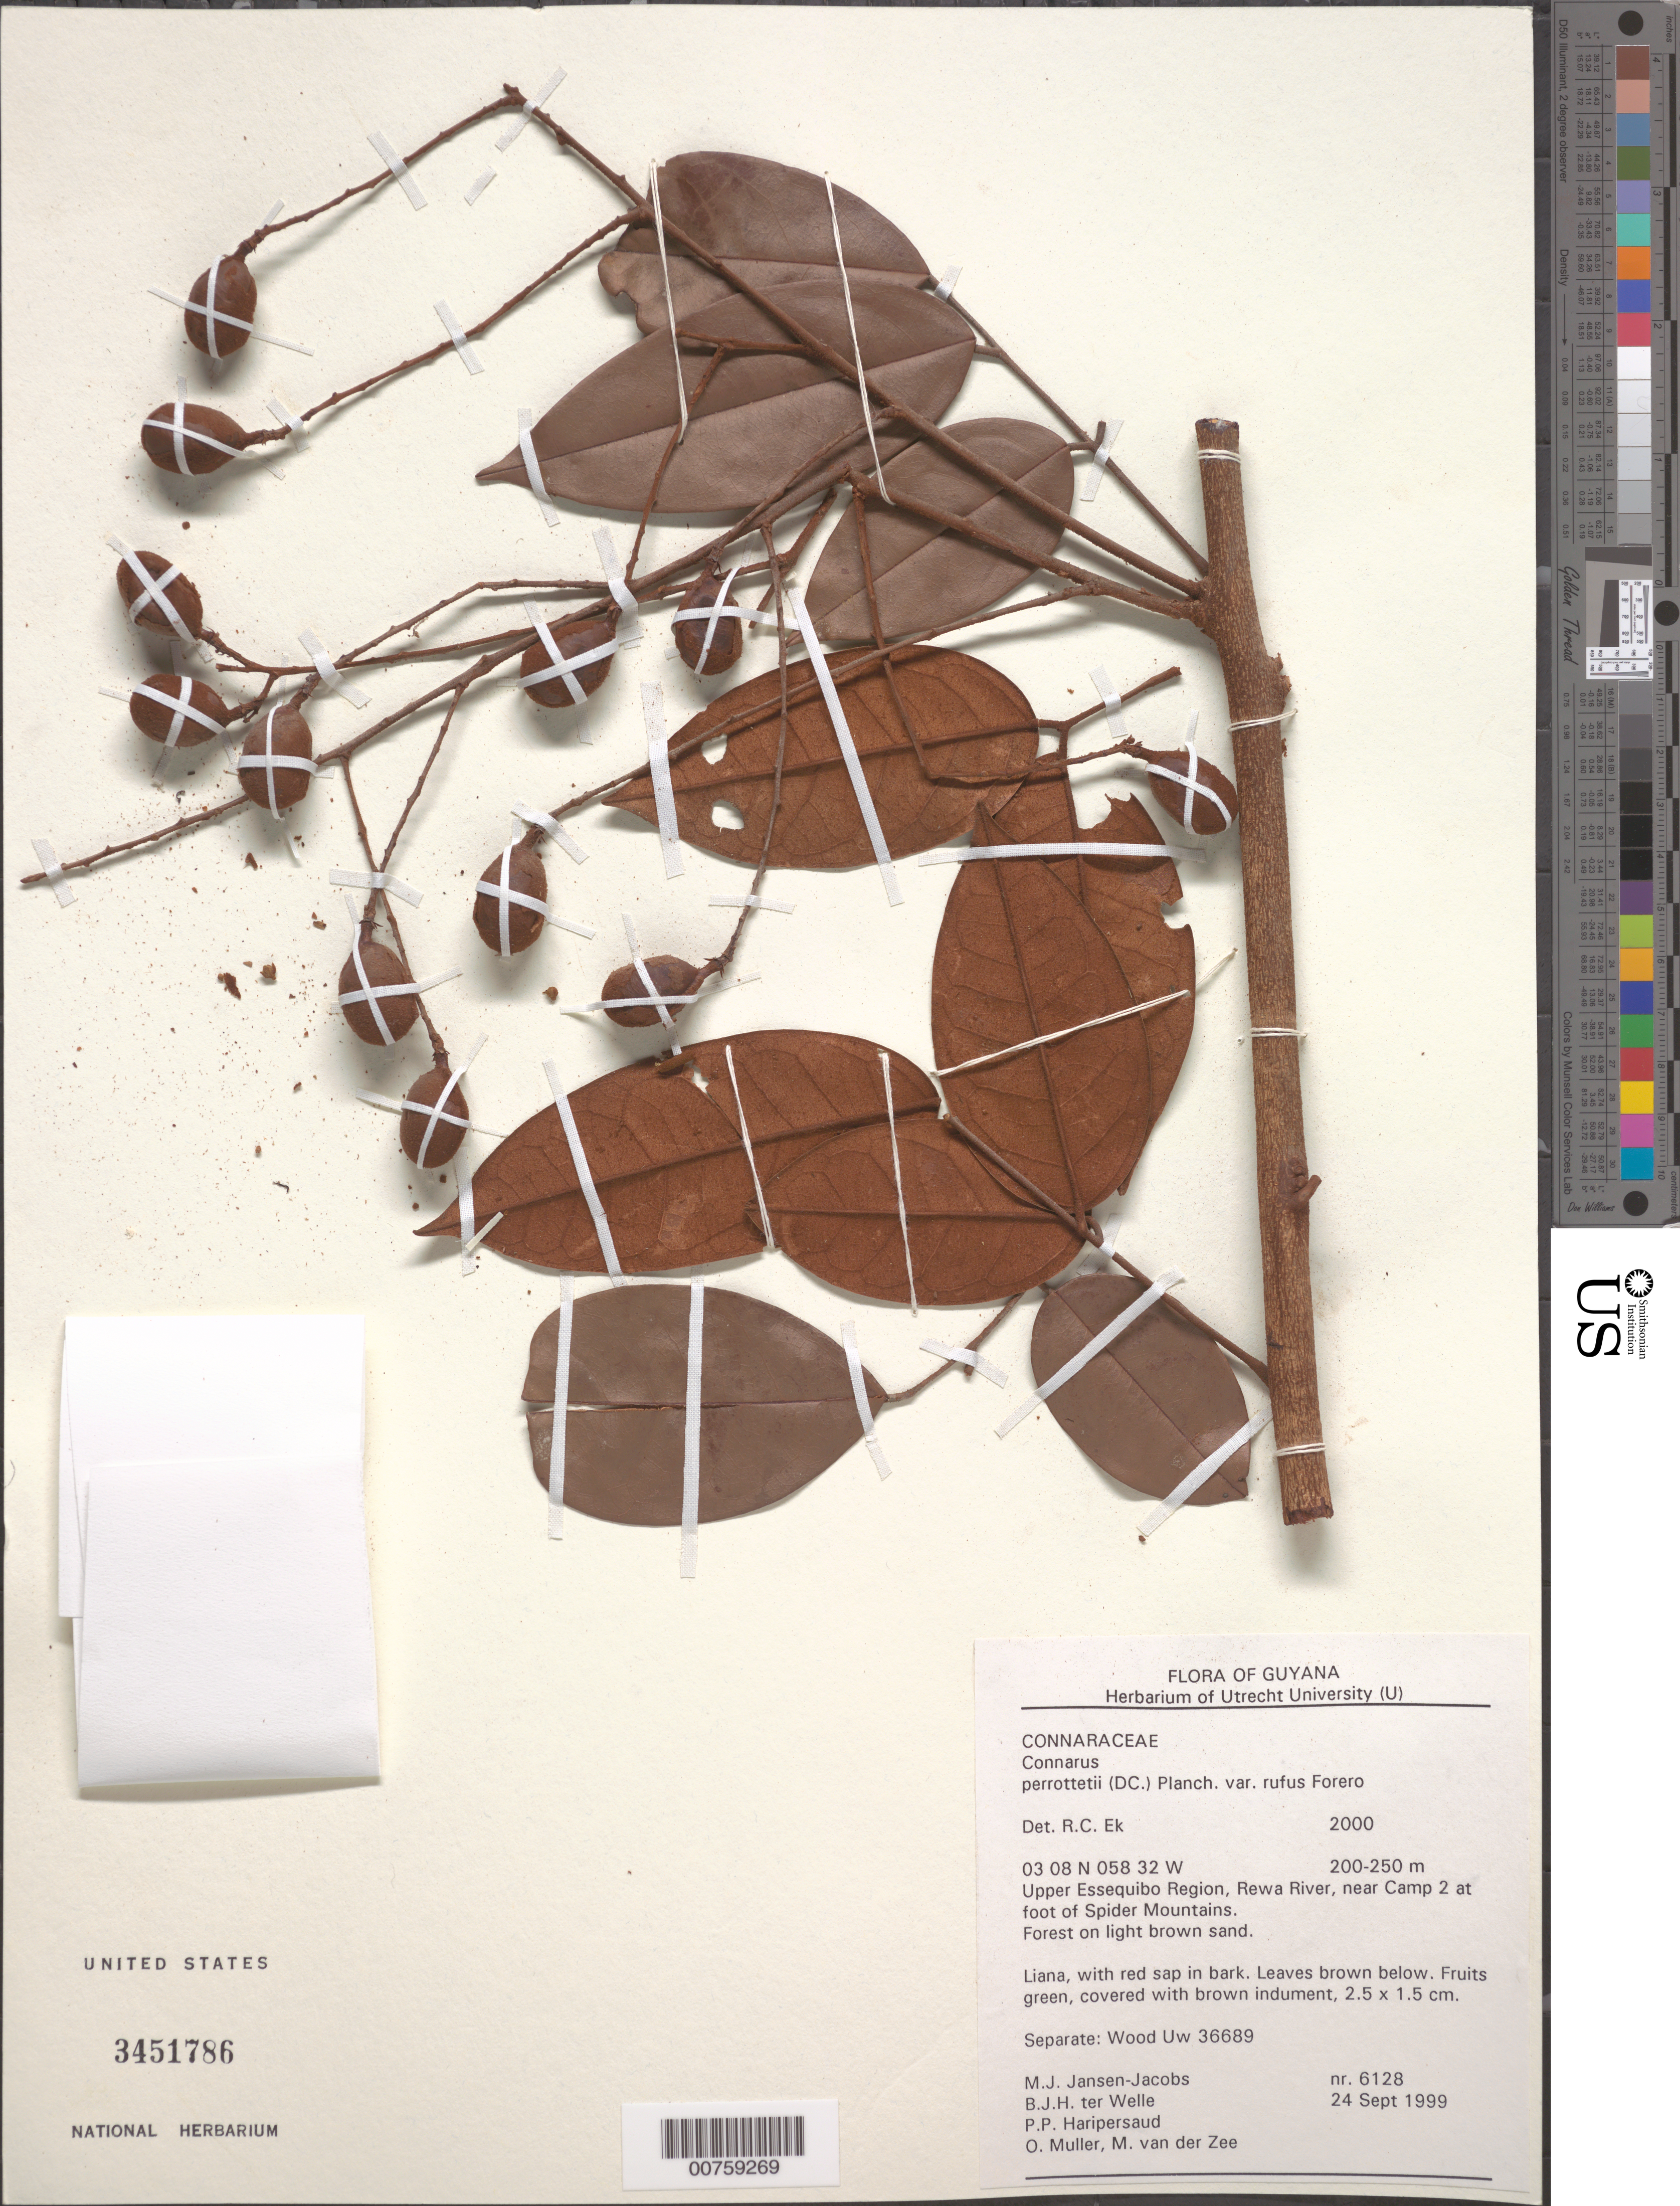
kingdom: Plantae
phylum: Tracheophyta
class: Magnoliopsida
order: Oxalidales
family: Connaraceae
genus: Connarus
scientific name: Connarus perrottetii var. rufus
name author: Forero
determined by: Ek, R. C.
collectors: M. J. Jansen-Jacobs, B. Welle, P. Haripersaud, O. Muller & M. van der Zee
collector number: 6128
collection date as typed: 24-Sep-99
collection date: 1999-09-24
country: Guyana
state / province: U. Takutu-U. Essequibo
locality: Rewa River, at foot of Spider Mts., near camp 2, Upper Essequibo Region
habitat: Forest on light brown sand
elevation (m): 200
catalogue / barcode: US 3451786